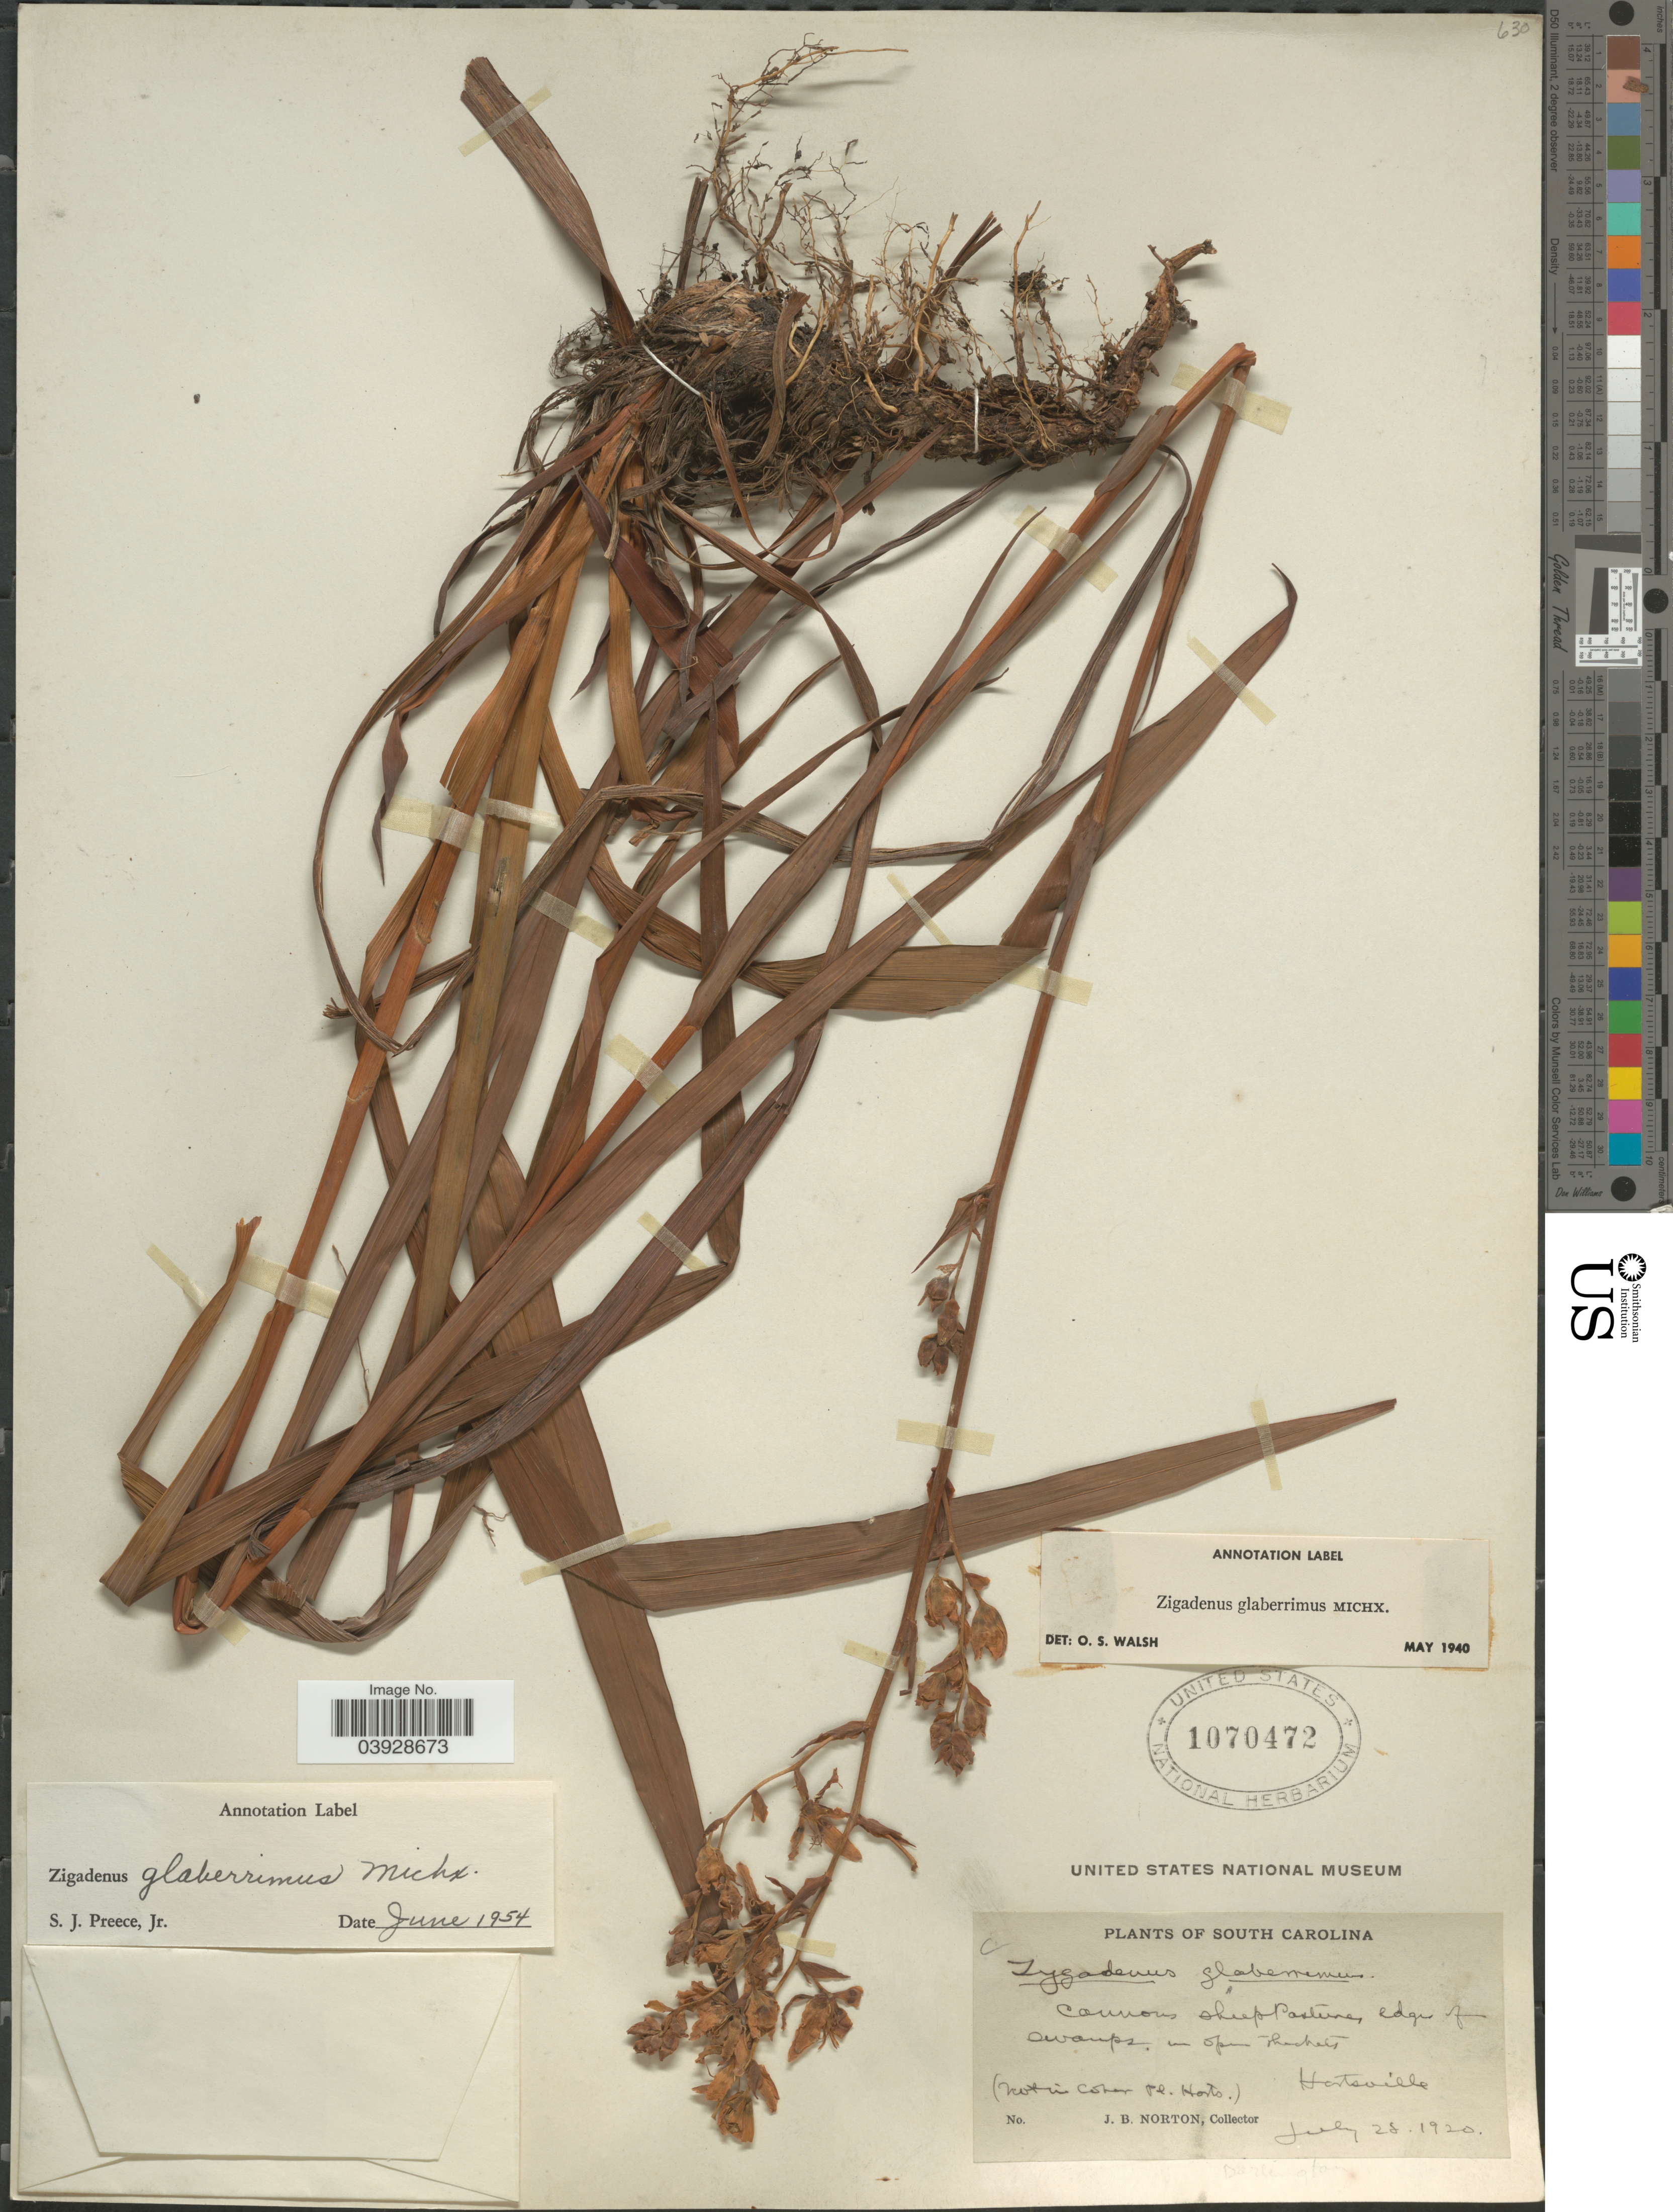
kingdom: Plantae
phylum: Tracheophyta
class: Liliopsida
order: Liliales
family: Melanthiaceae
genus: Zigadenus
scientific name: Zigadenus glaberrimus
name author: Michx.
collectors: J. B. Norton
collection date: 1920-07-28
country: United States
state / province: South Carolina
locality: Cannons sheep pasture, edgoe of swamps in open thickets. Hartsville.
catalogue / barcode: US 1070472